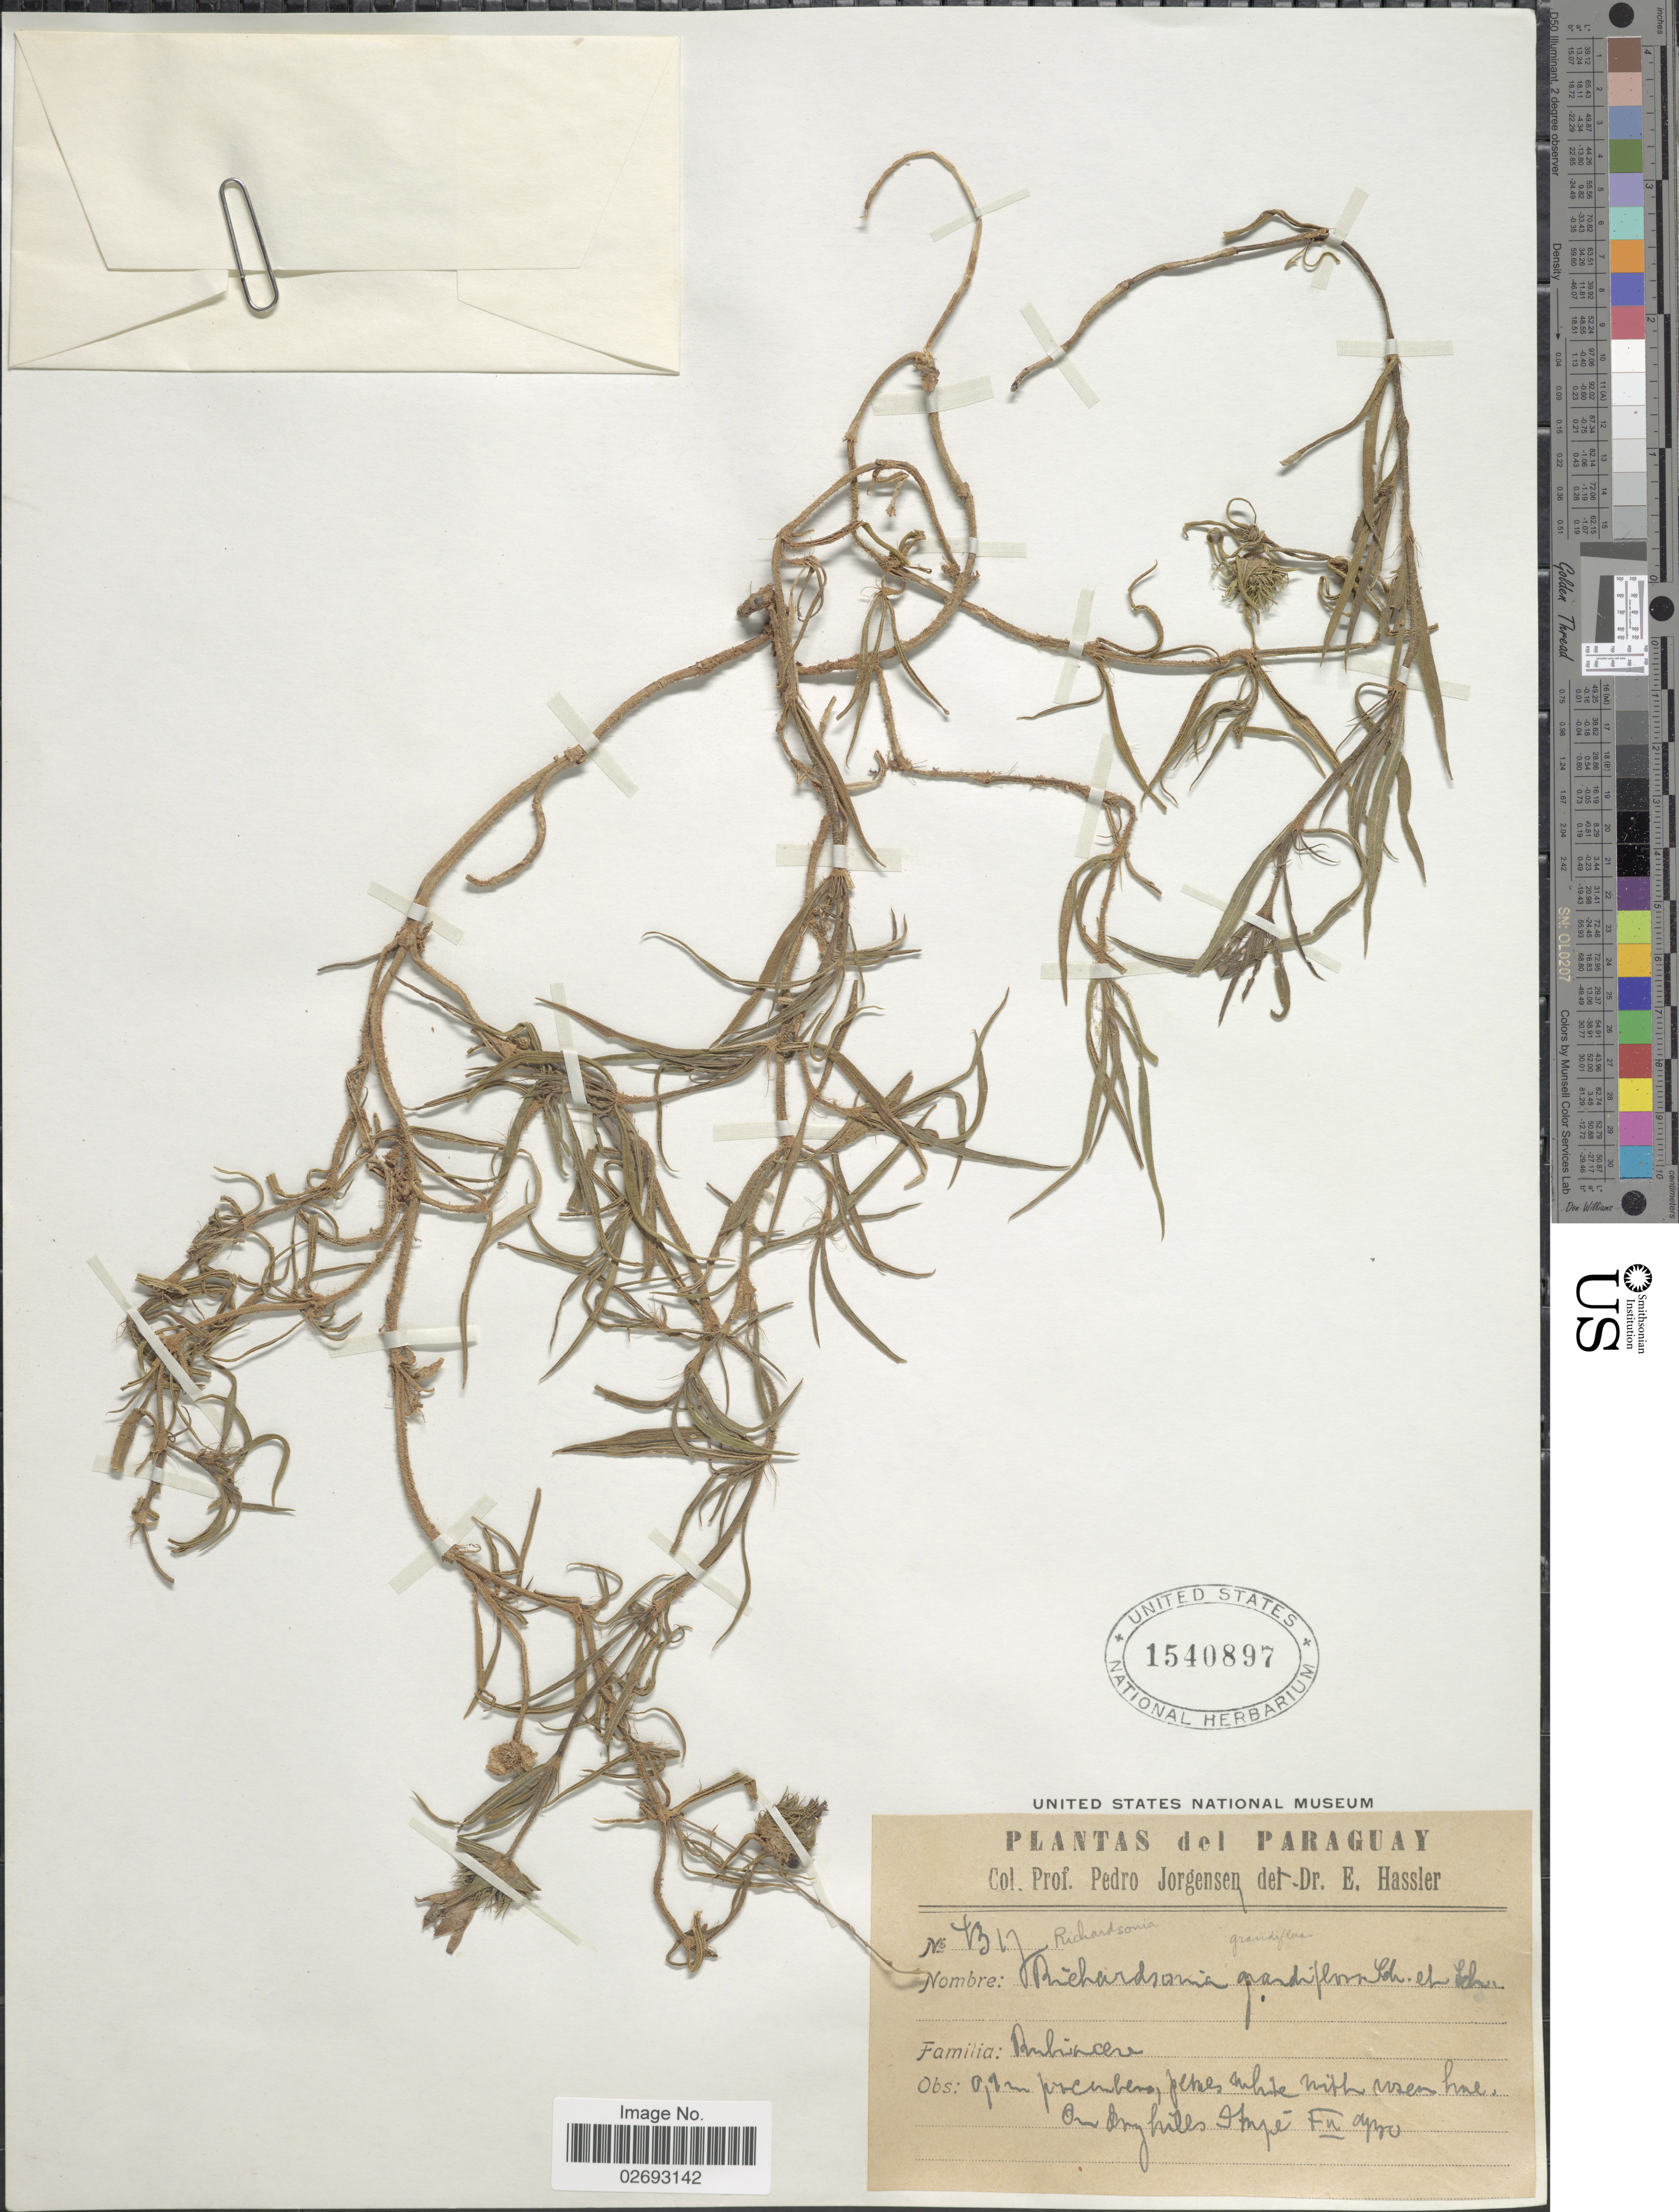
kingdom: Plantae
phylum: Tracheophyta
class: Magnoliopsida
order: Gentianales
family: Rubiaceae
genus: Richardia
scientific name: Richardia scabra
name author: L.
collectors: P. Jörgensen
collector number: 4317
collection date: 1930-12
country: Paraguay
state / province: Guaira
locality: Itape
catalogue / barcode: US 1540897